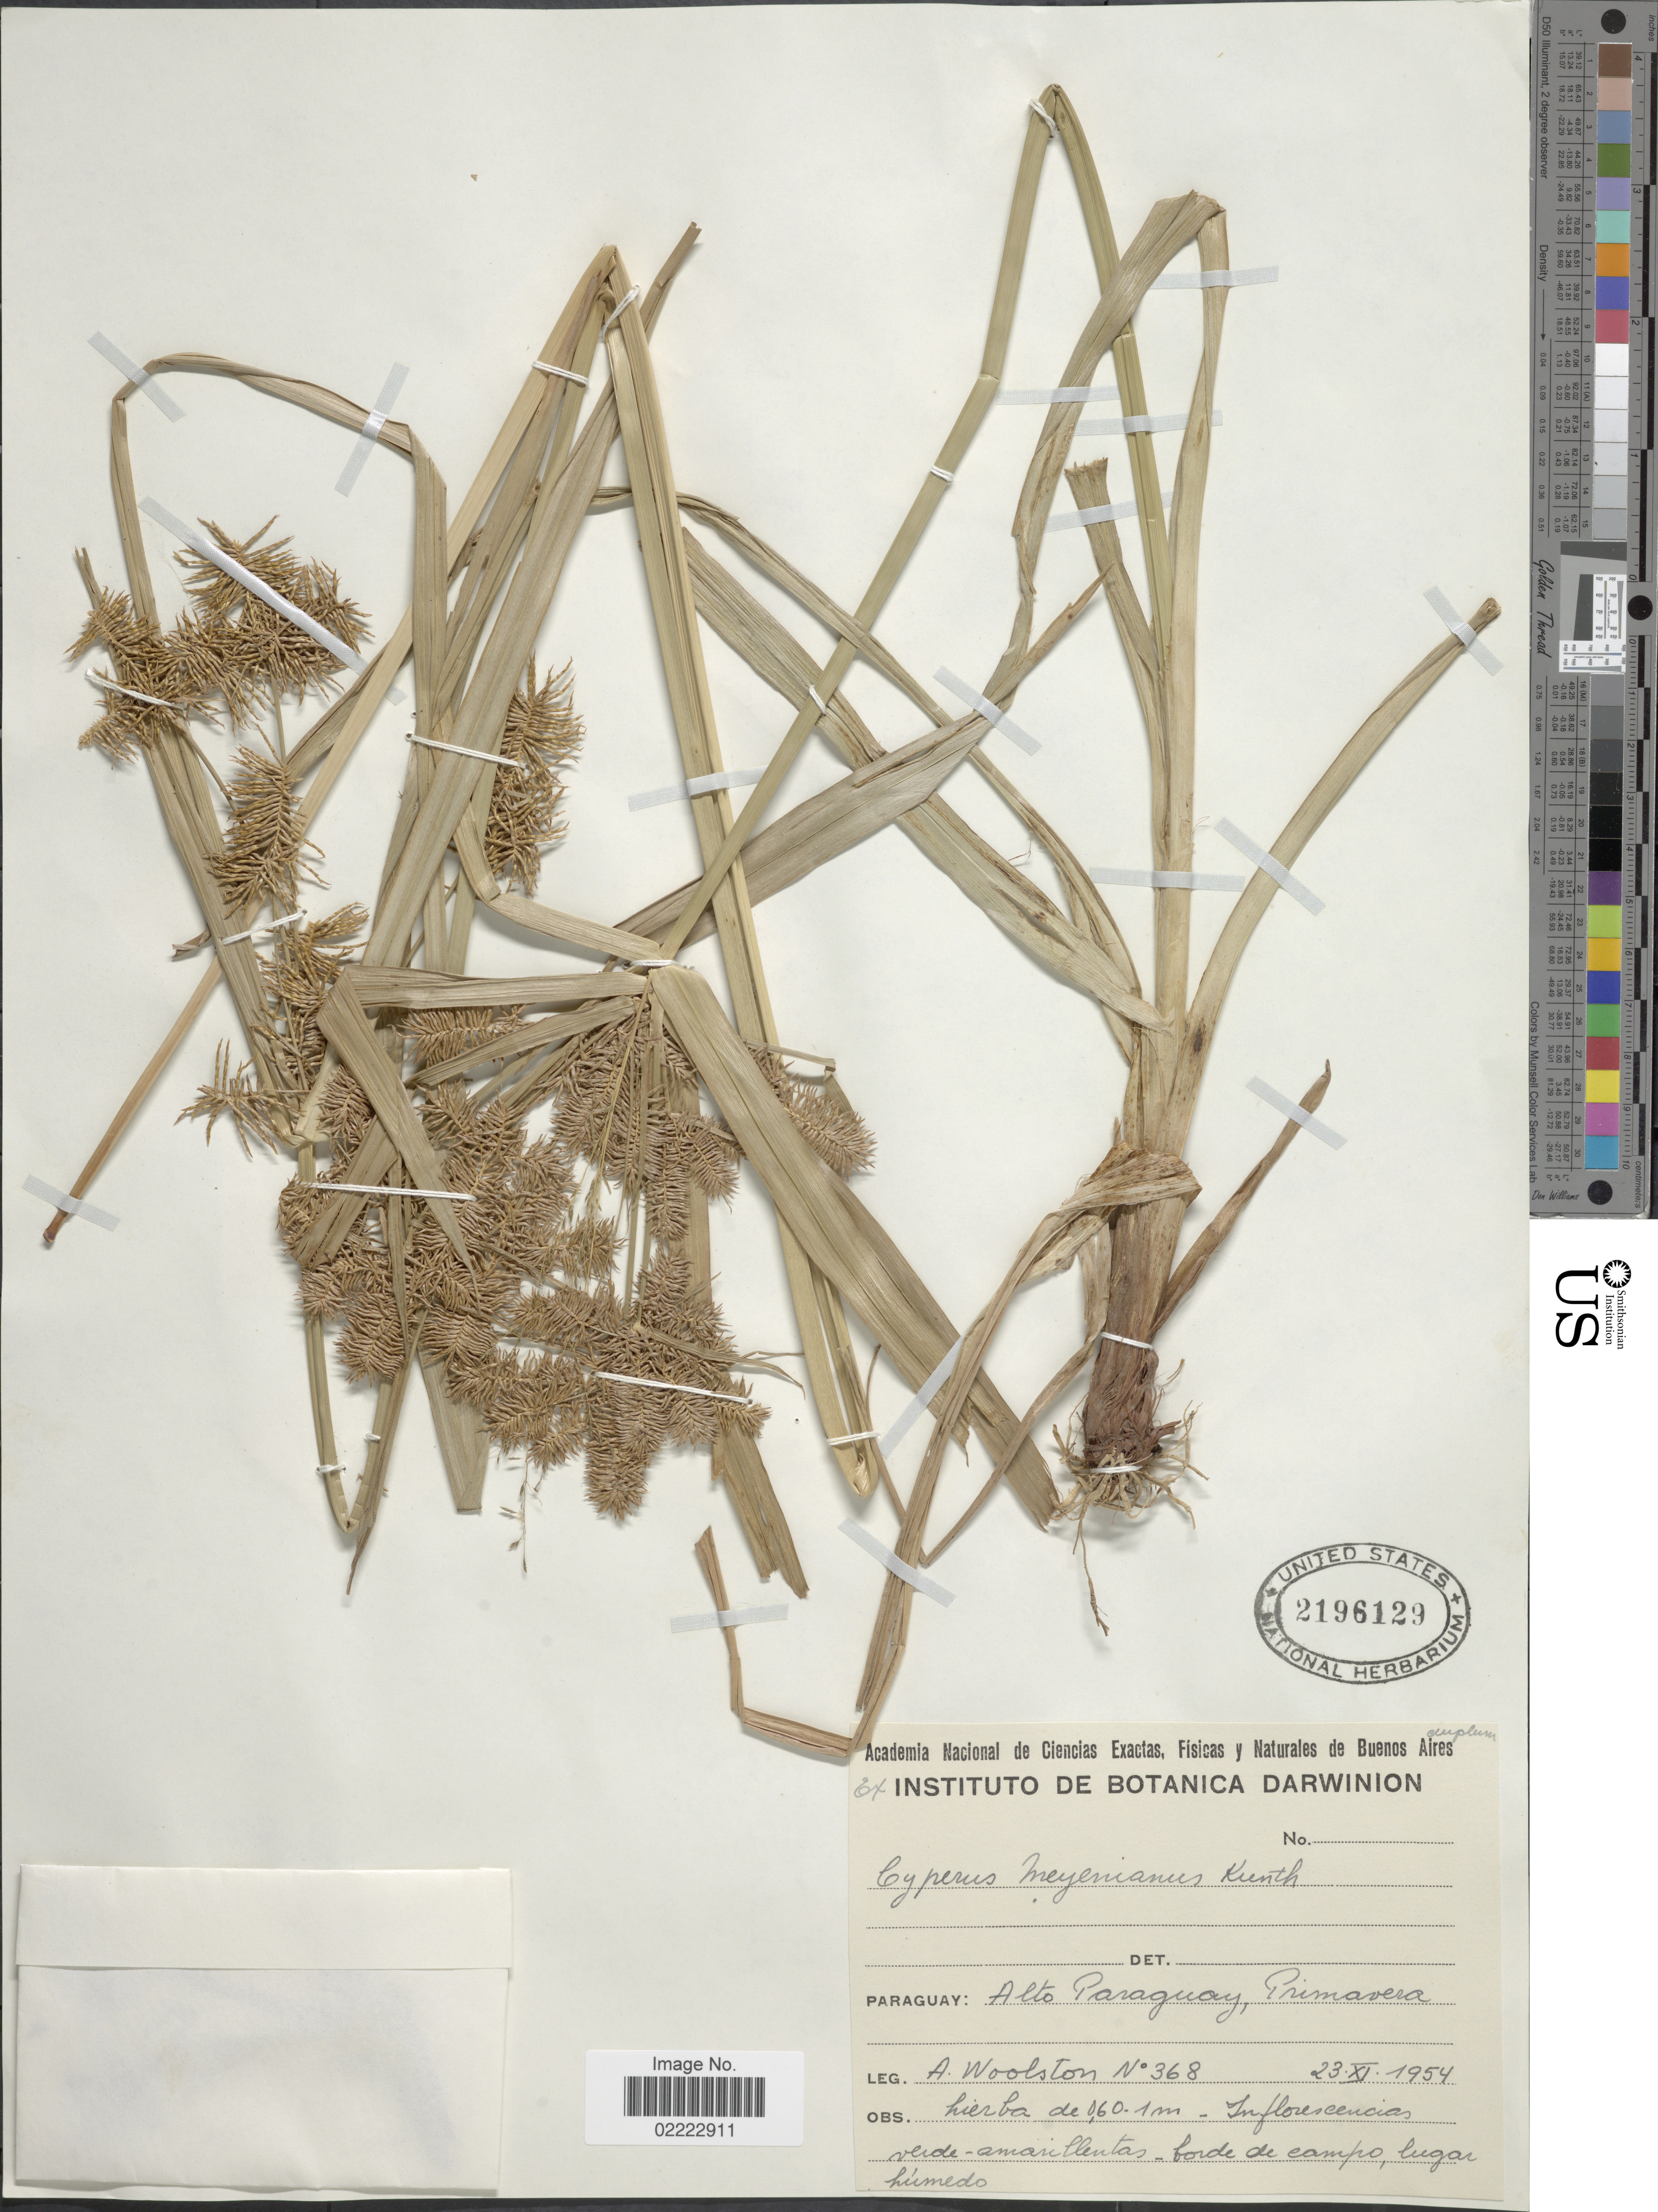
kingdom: Plantae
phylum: Tracheophyta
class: Liliopsida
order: Poales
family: Cyperaceae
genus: Cyperus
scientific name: Cyperus meyenianus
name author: Kunth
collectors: A. Woolston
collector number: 368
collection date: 1954-11-23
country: Paraguay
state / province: Alto Paraguay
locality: Primavera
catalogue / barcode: US 2196129